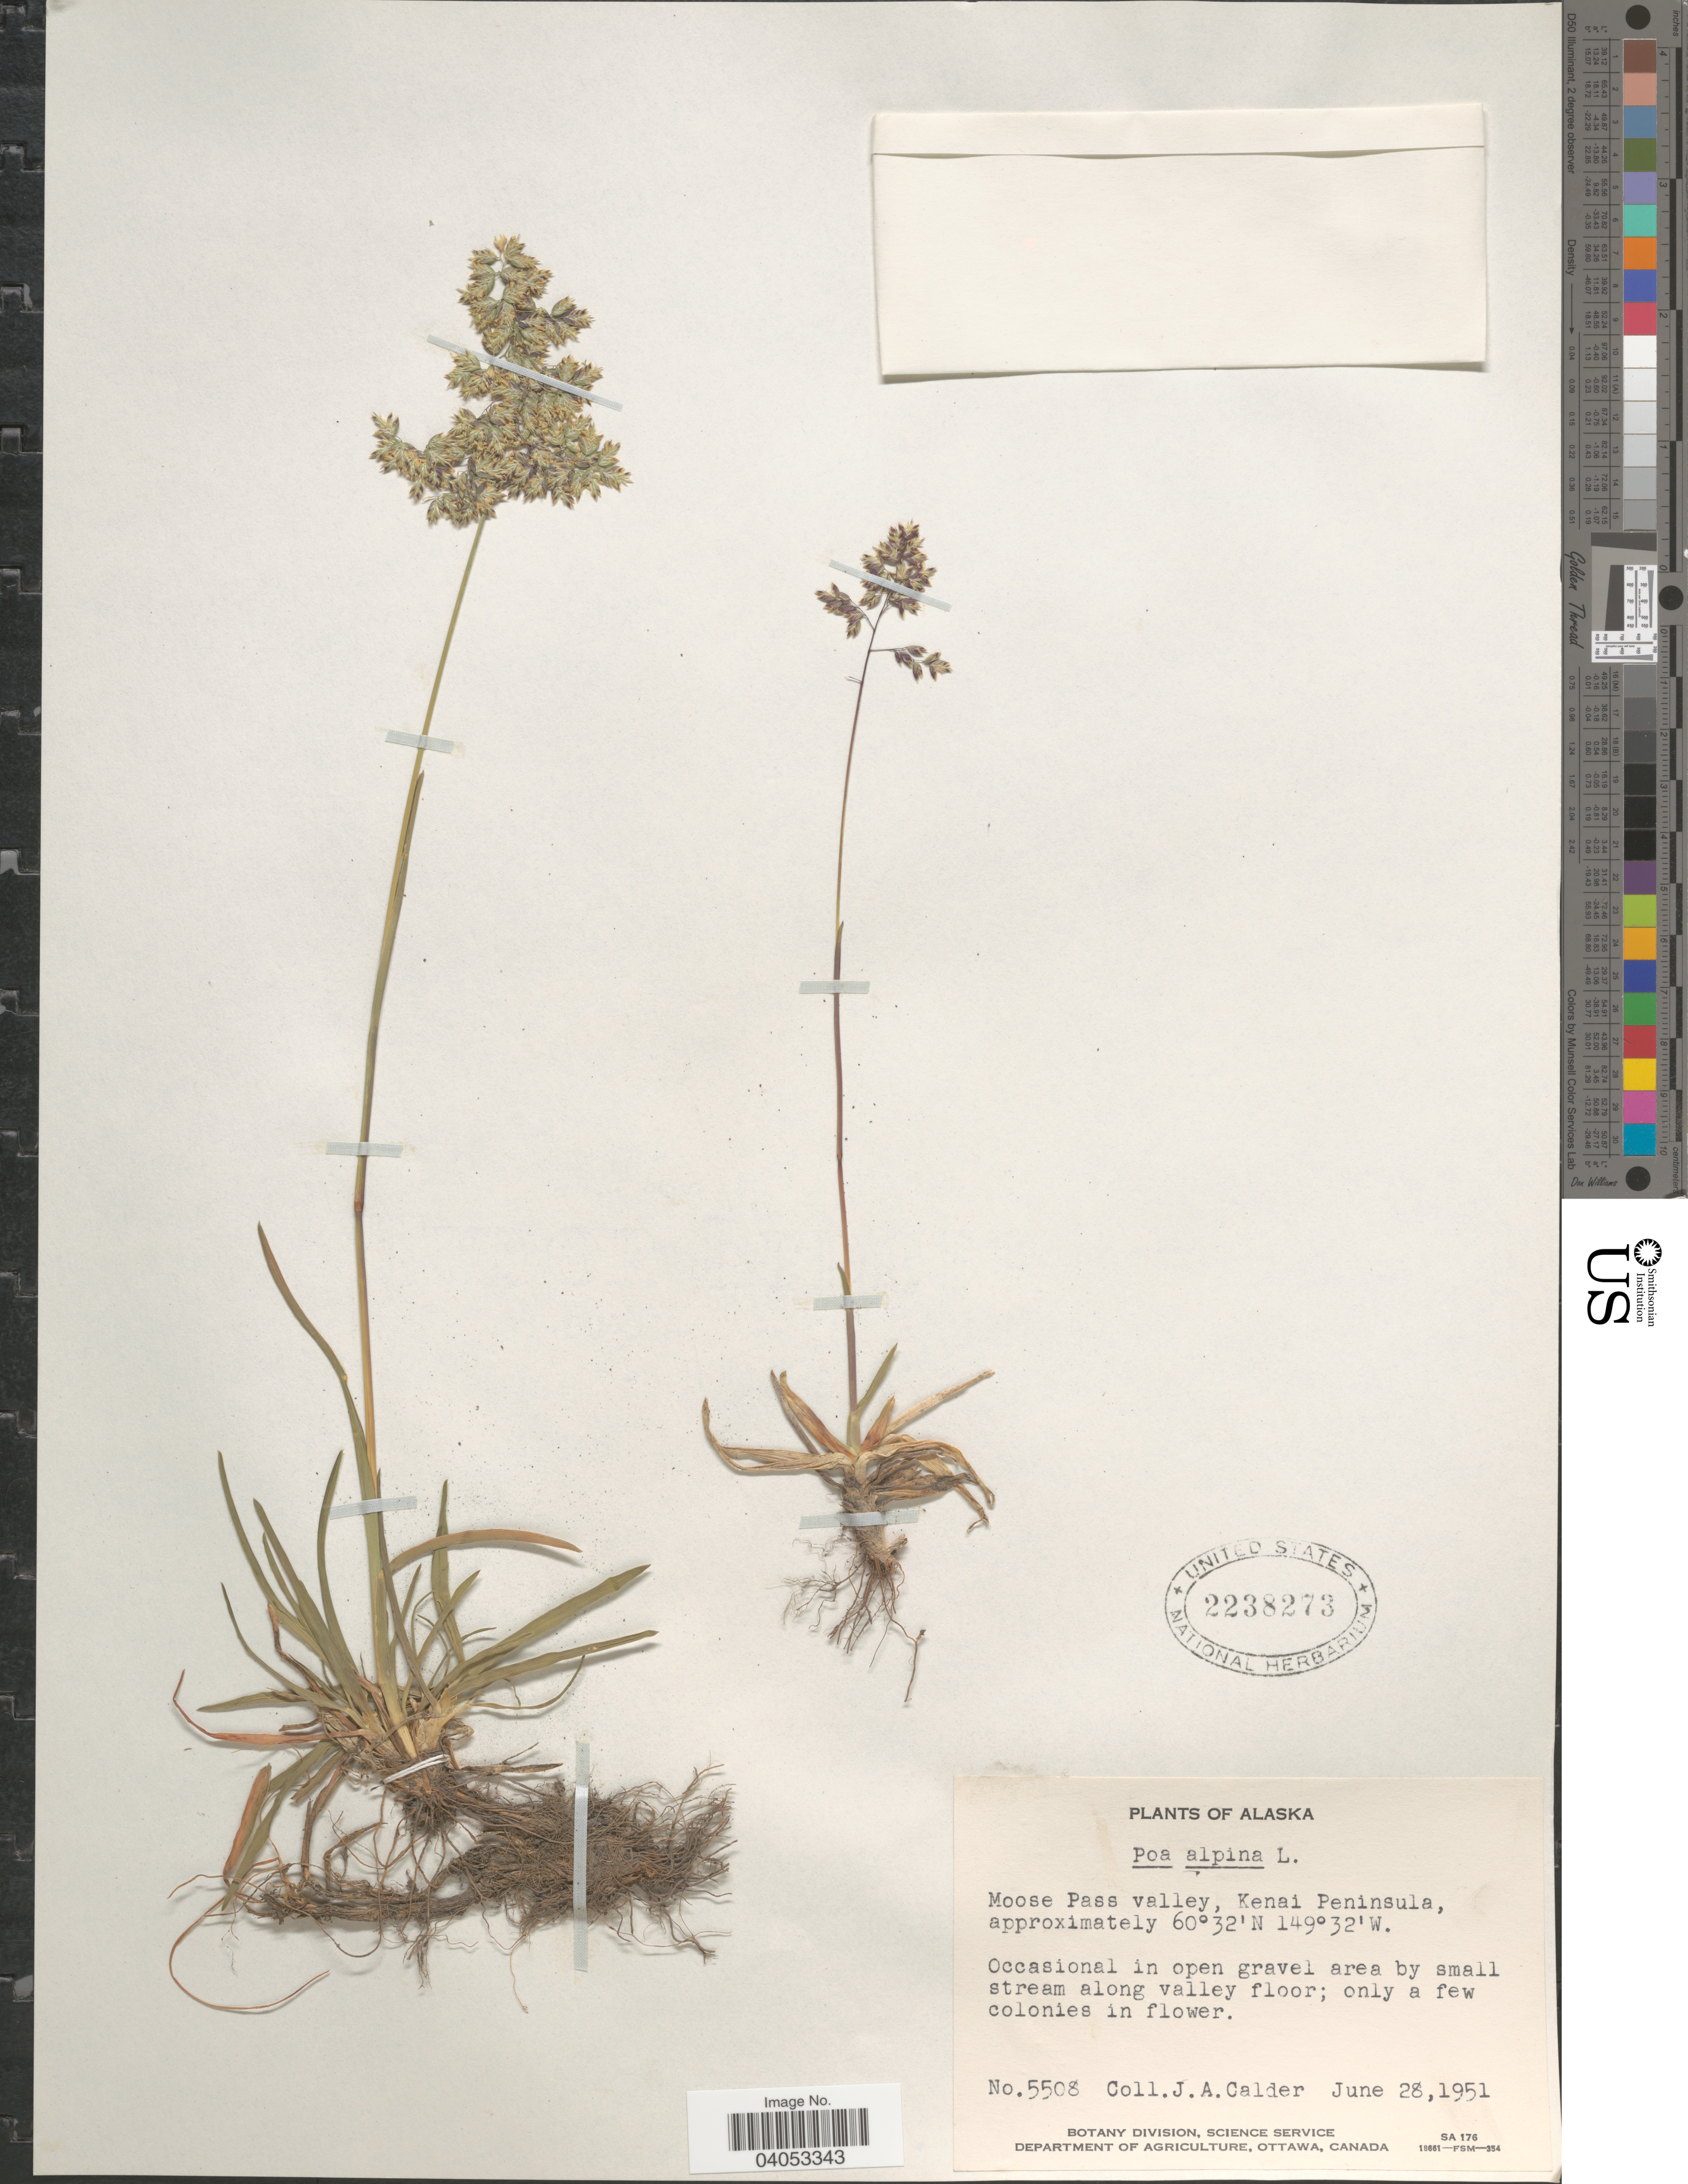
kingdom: Plantae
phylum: Tracheophyta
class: Liliopsida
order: Poales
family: Poaceae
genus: Poa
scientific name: Poa alpina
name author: L.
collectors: J. A. Calder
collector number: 5508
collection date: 1951-06-28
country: United States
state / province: Alaska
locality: Moose Pass valley, Kenai Peninsula.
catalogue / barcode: US 2238273